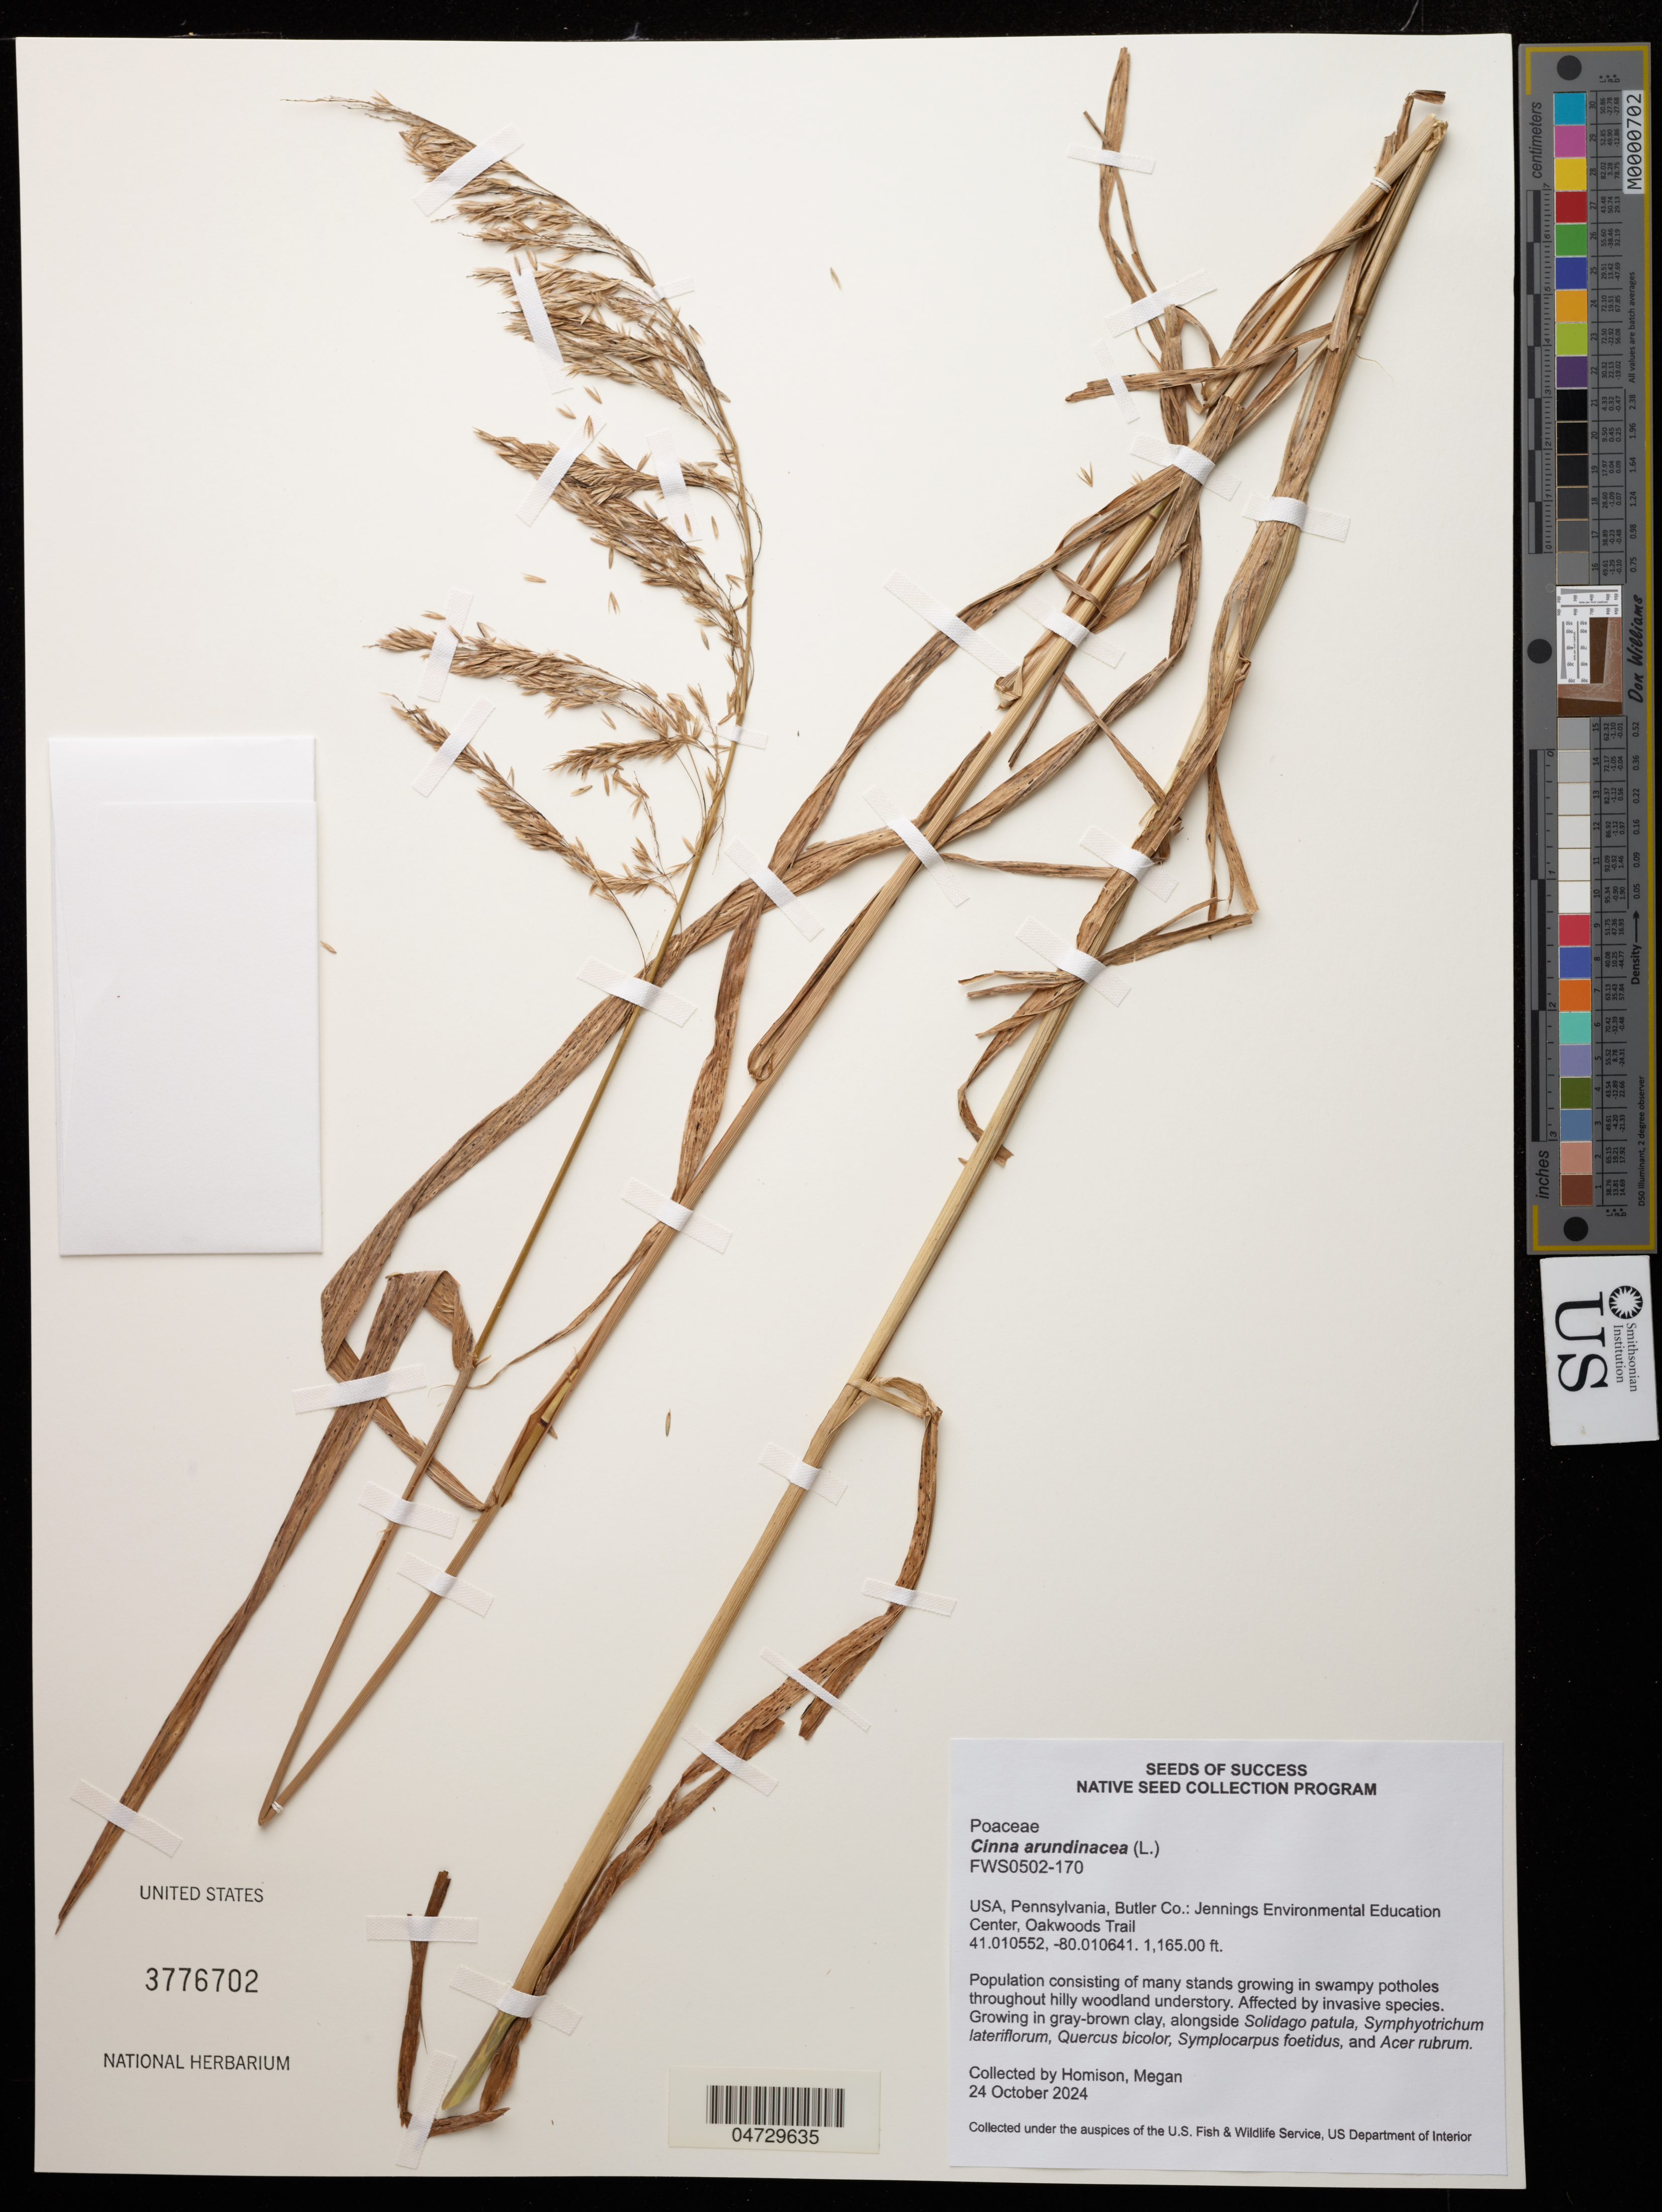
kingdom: Plantae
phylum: Tracheophyta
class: Liliopsida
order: Poales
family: Poaceae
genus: Cinna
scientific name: Cinna arundinacea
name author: L.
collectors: M. Homison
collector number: FWS0502-170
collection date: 2024-10-24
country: United States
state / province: Pennsylvania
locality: Butler Co.: Jennings Environmental Education Center, Oakwoods Trail.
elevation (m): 355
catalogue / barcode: US 3776702